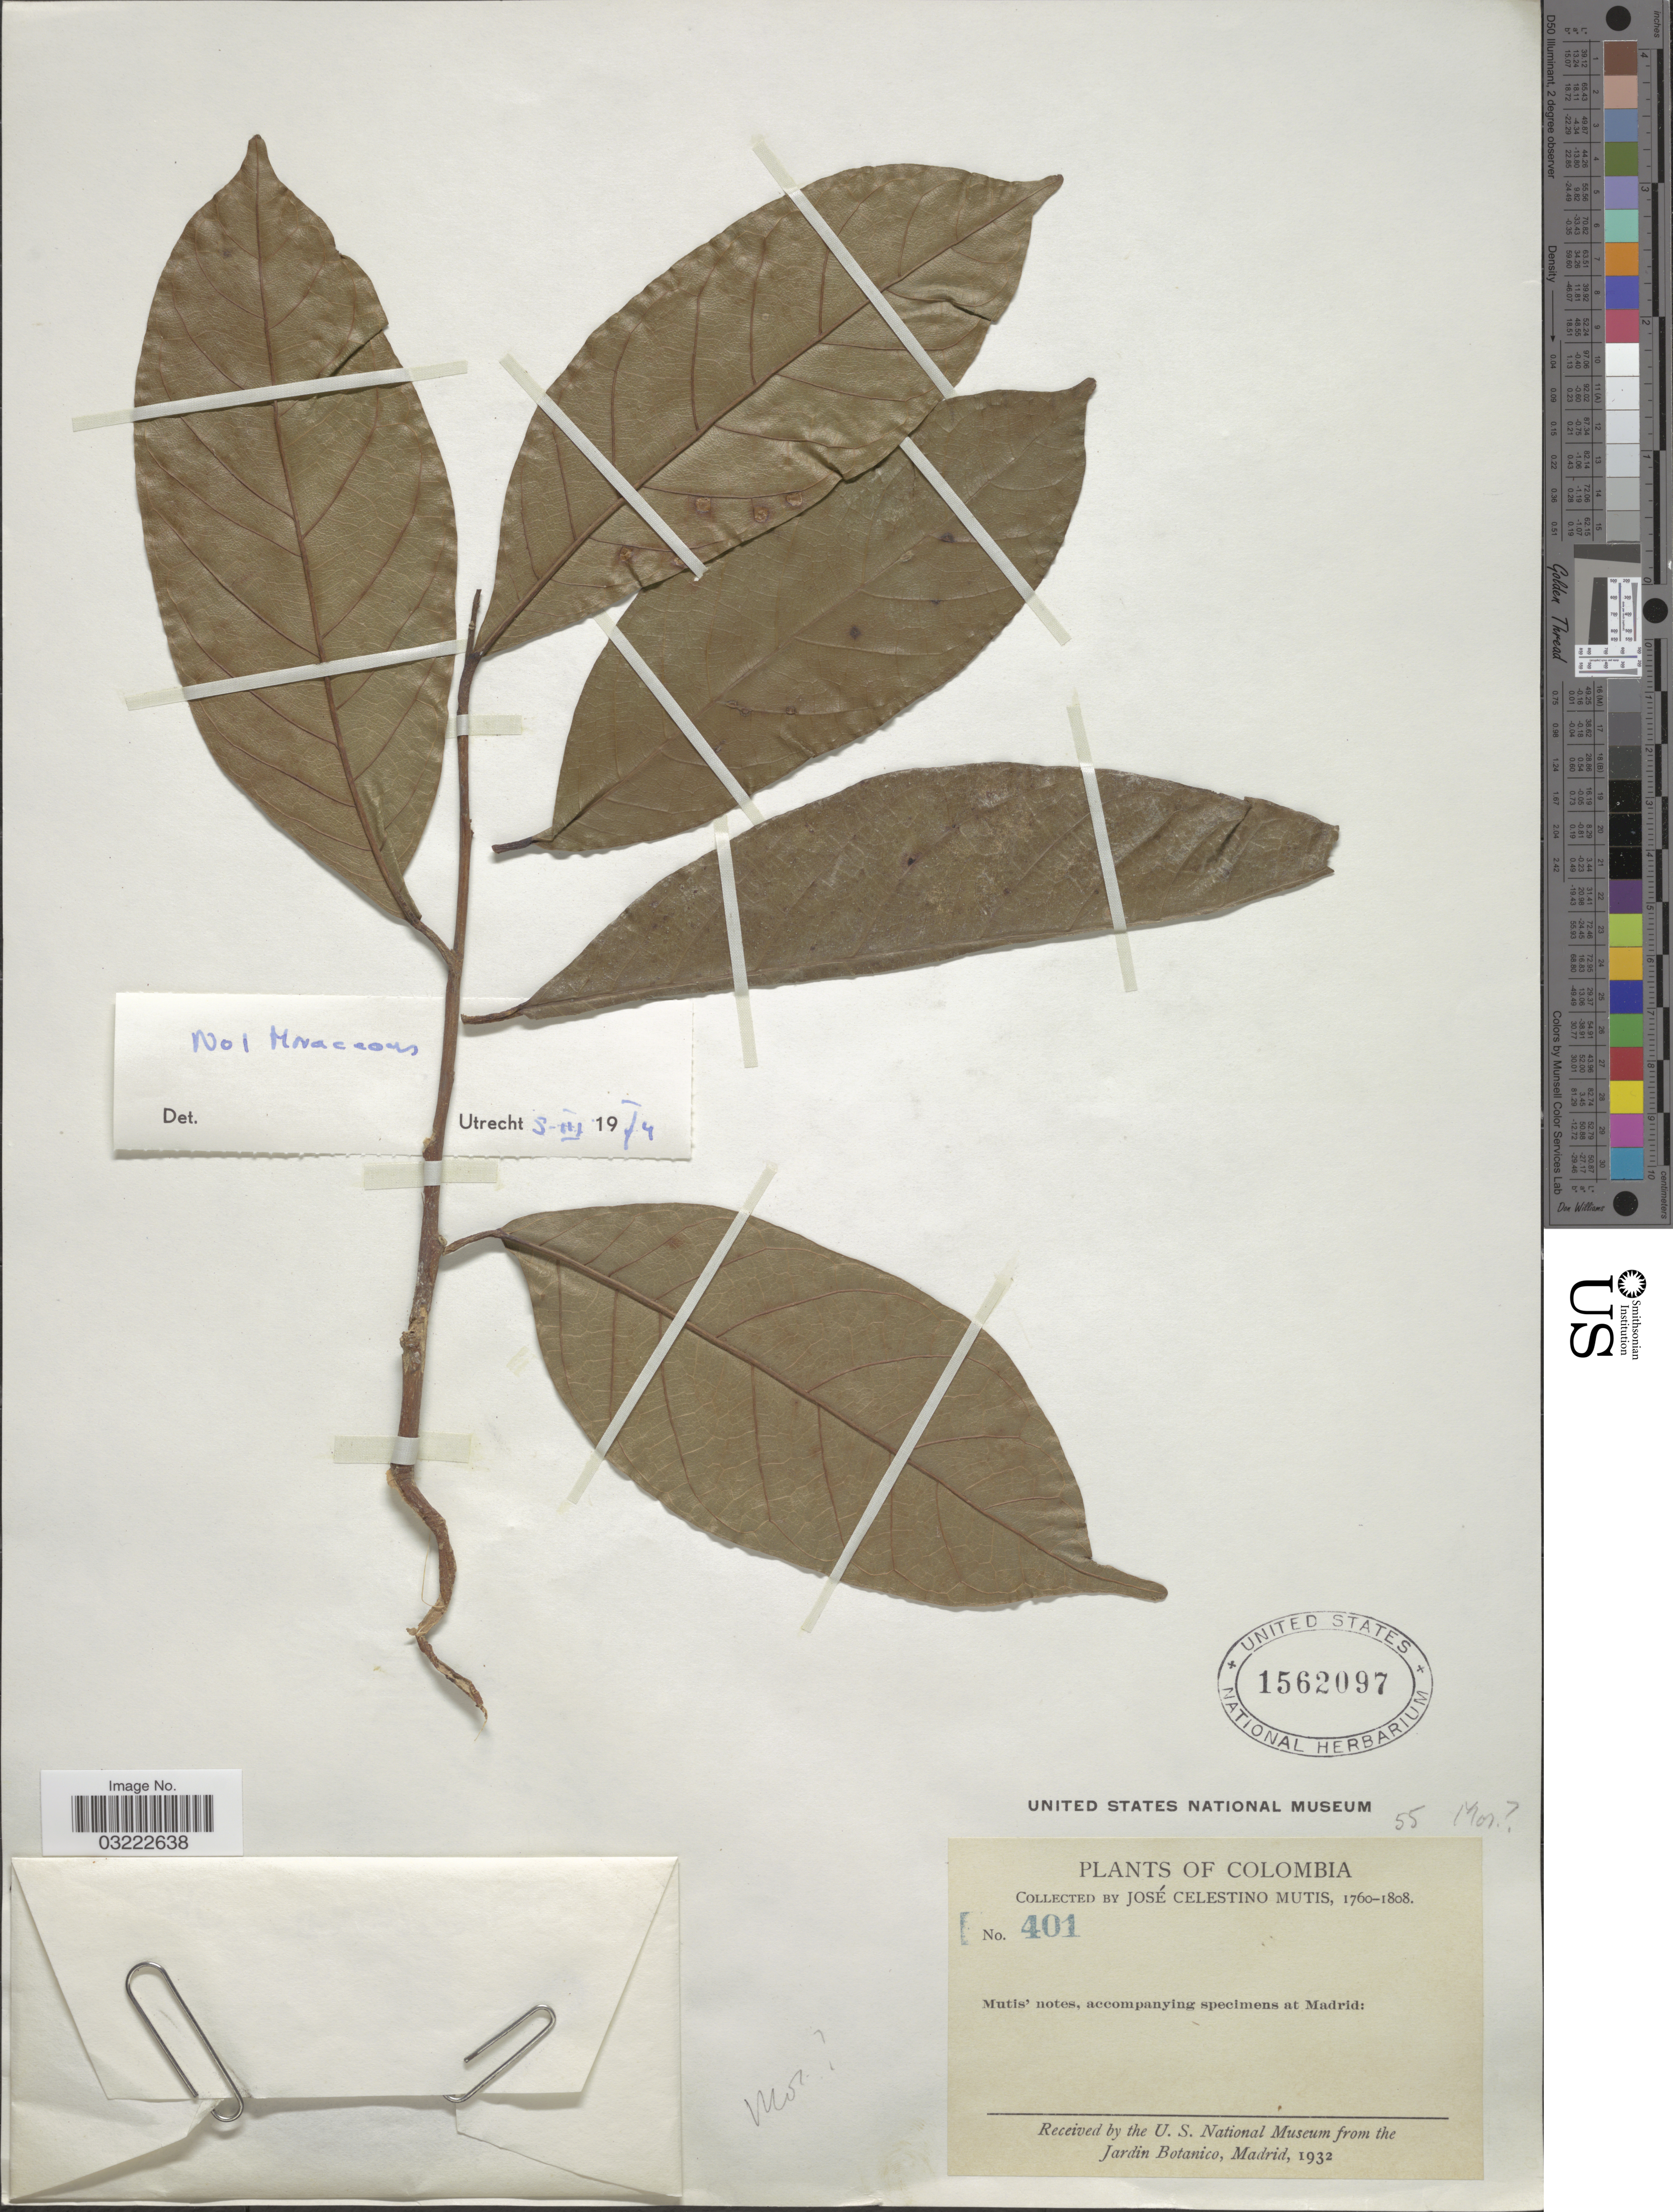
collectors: J. C. B. Mutis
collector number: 404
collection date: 1760/1808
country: Colombia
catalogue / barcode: US 1562097